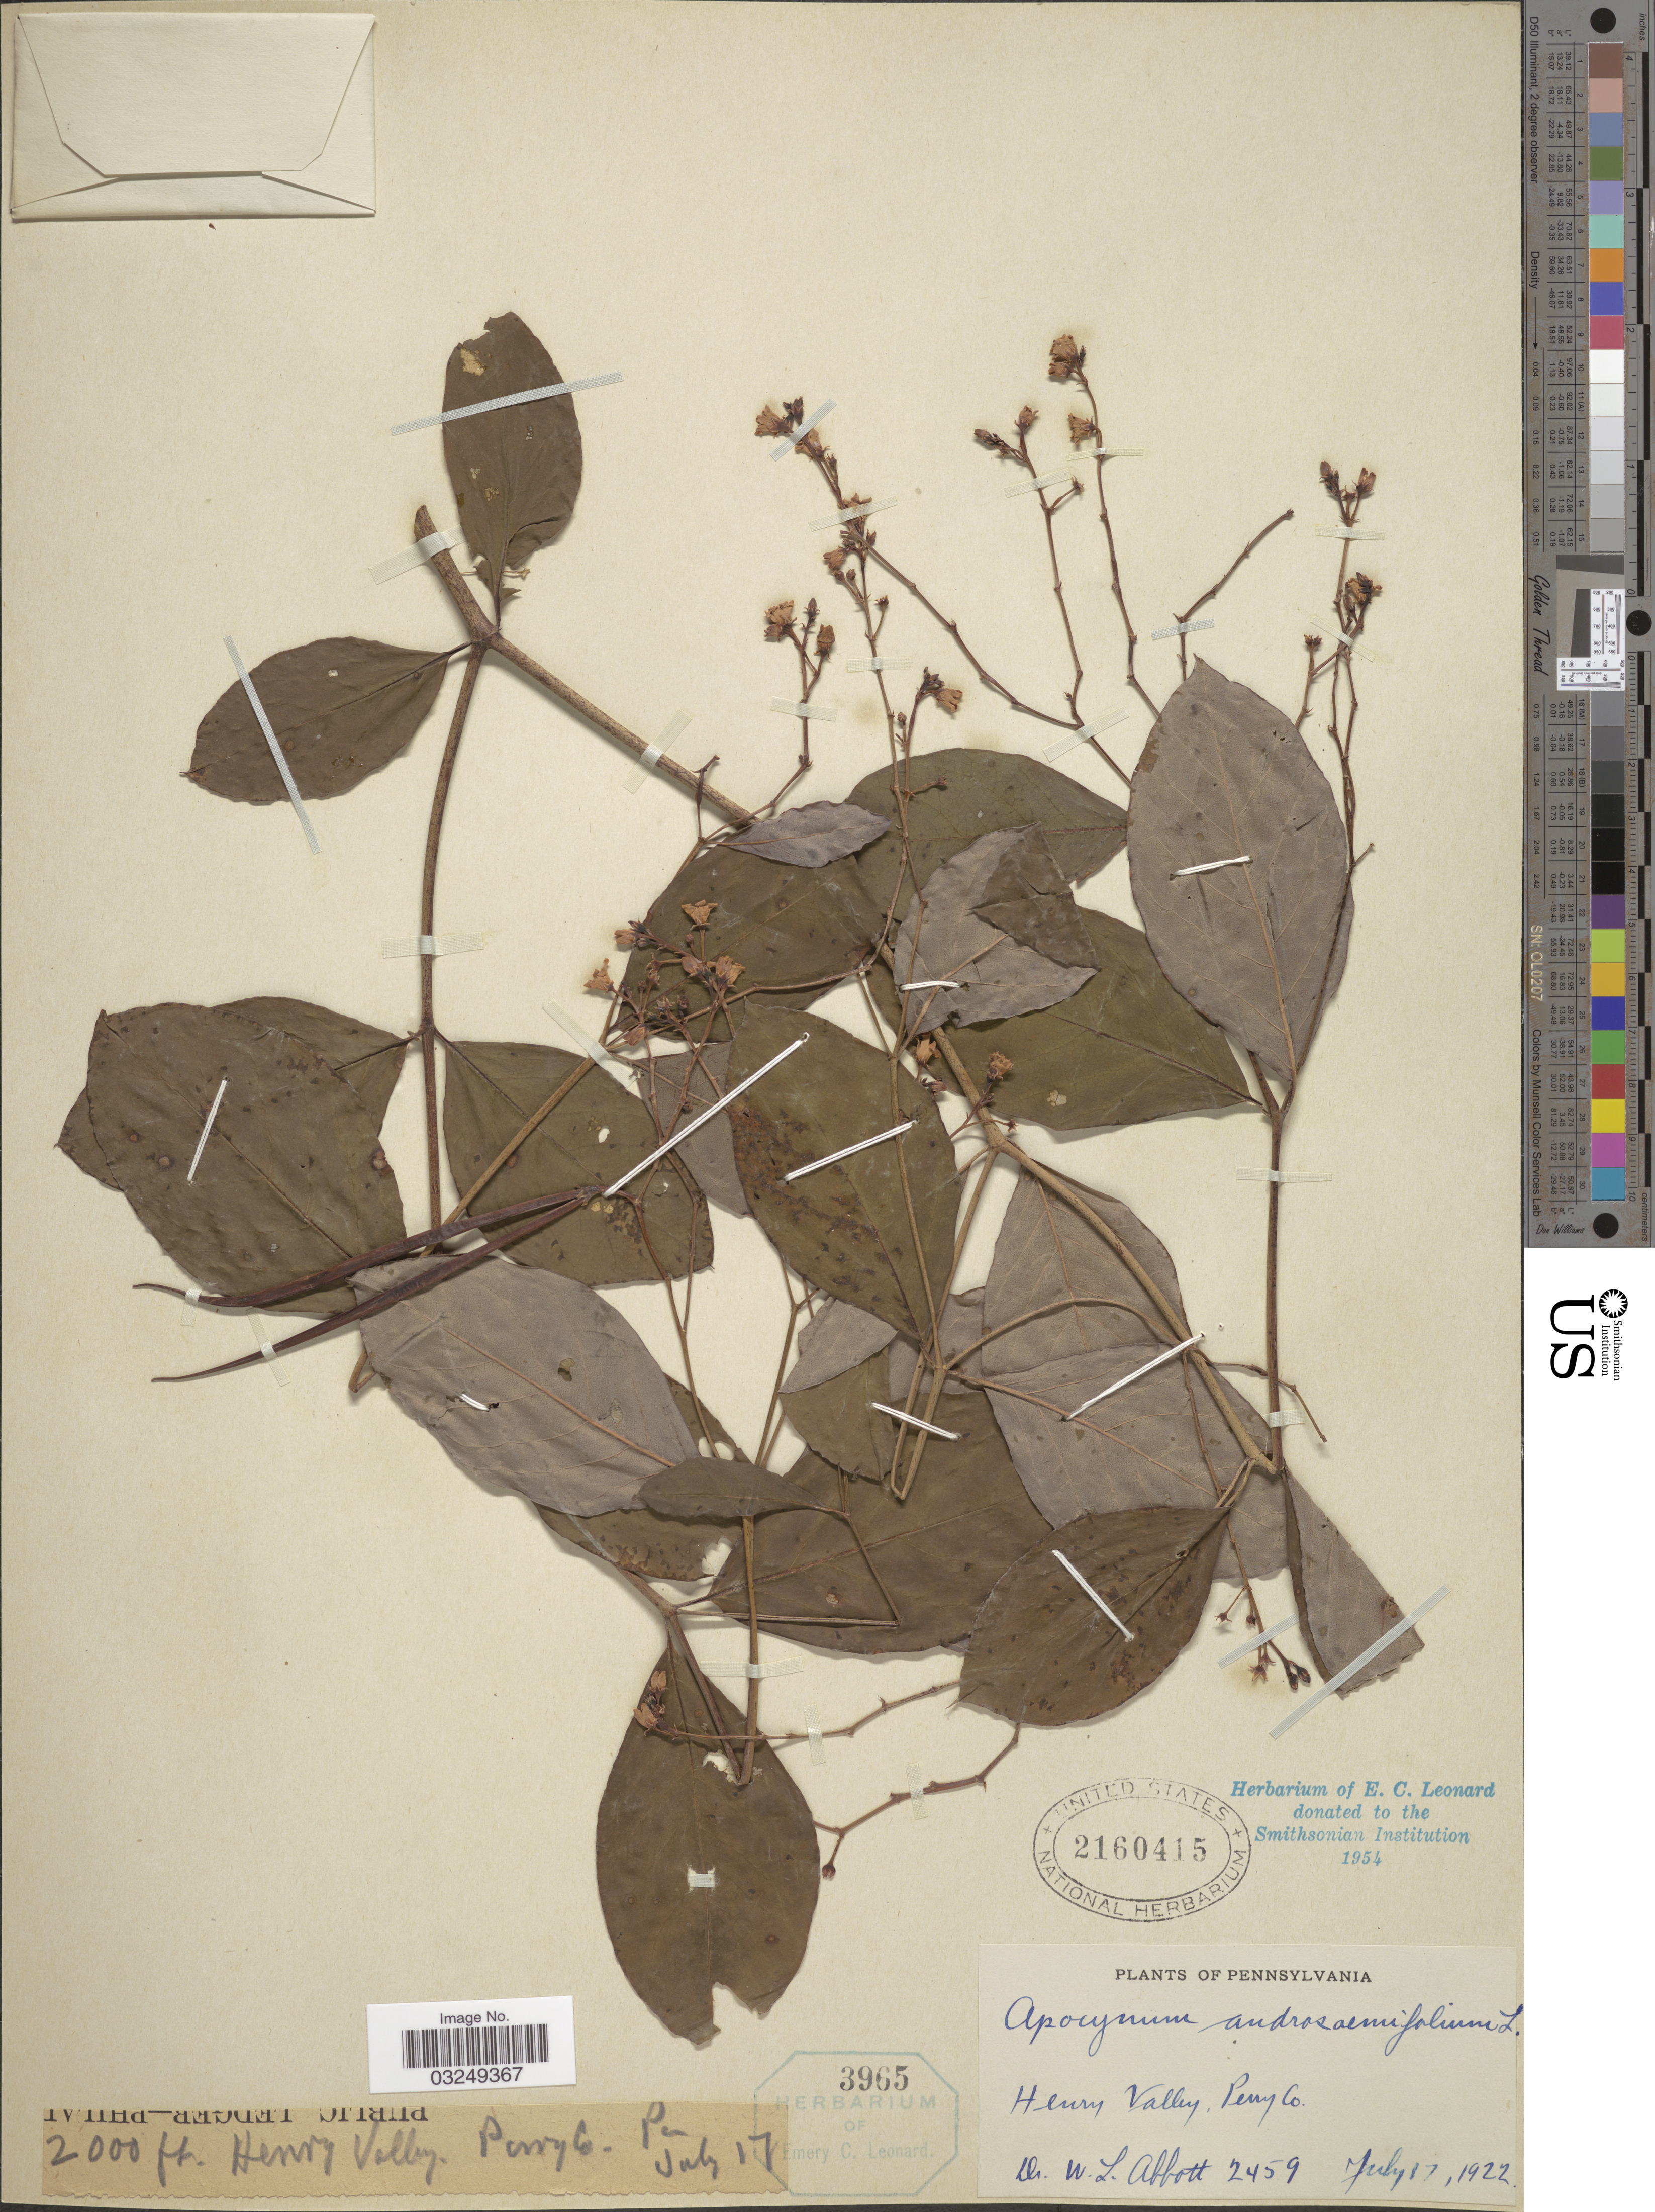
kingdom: Plantae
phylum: Tracheophyta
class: Magnoliopsida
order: Gentianales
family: Apocynaceae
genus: Apocynum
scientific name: Apocynum androsaemifolium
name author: L.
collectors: W. L. Abbott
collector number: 2459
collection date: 1922-07-17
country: United States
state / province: Pennsylvania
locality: Henry Valley, Perry Co.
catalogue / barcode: US 2160415